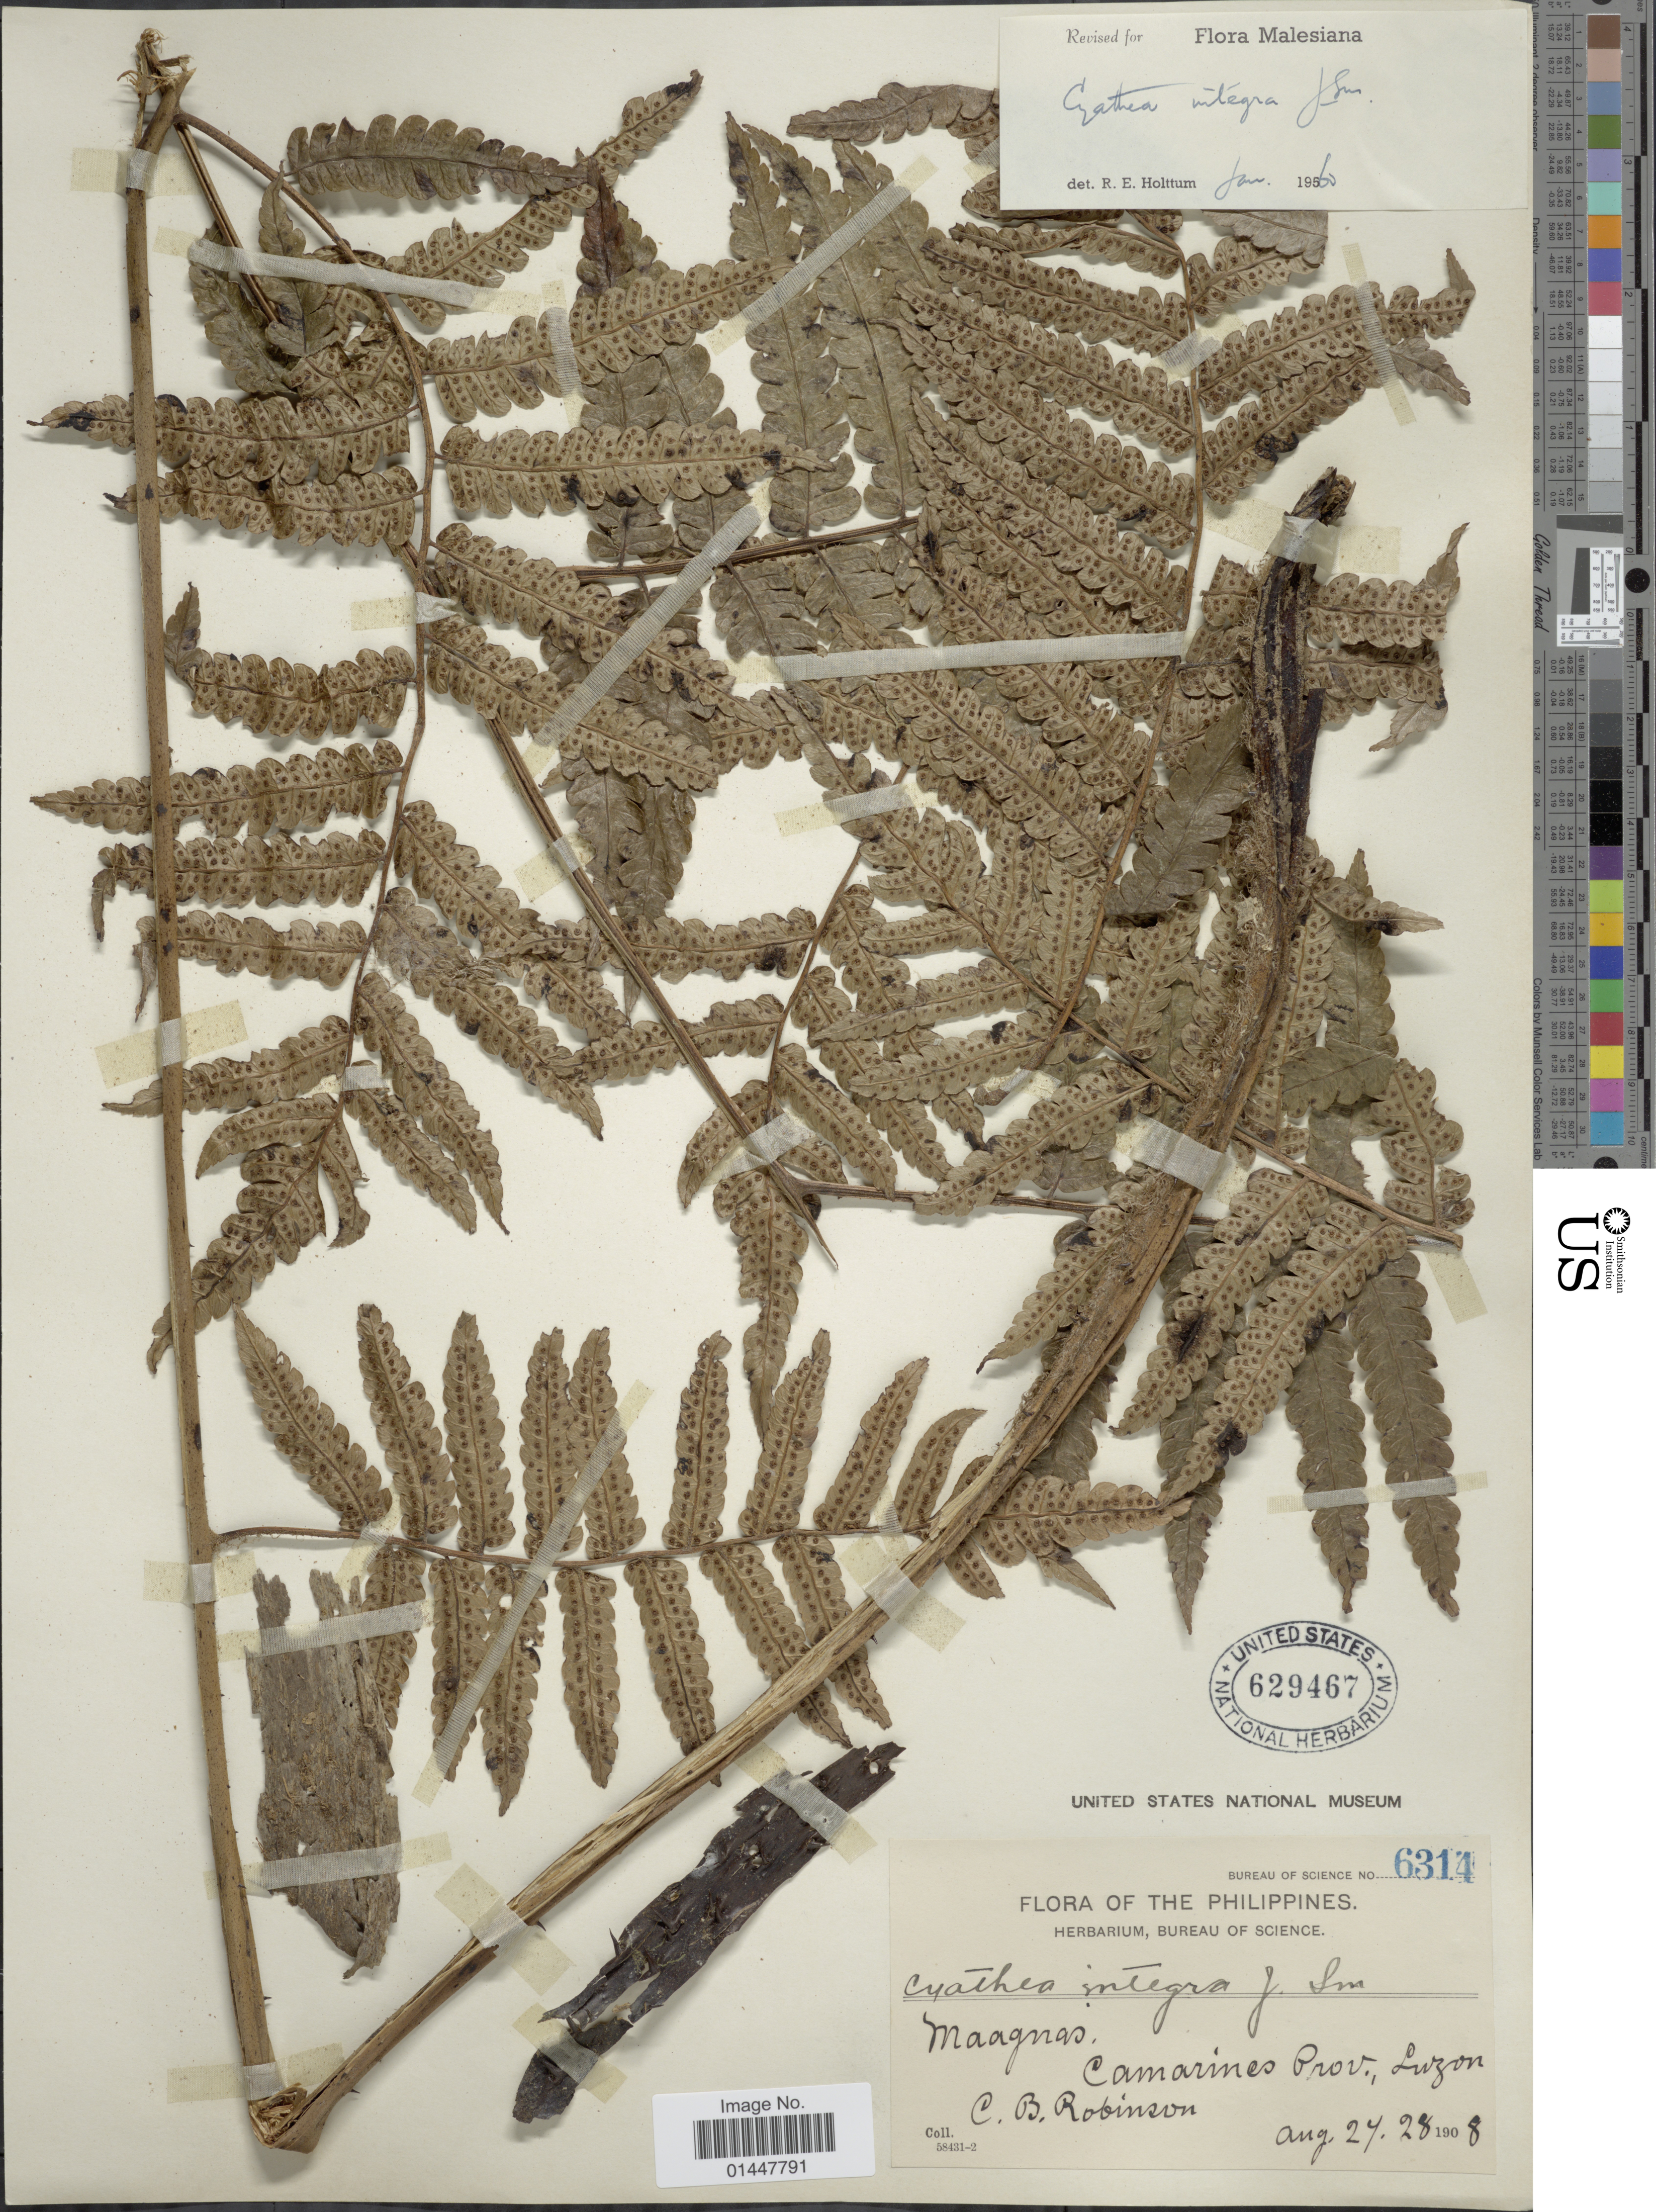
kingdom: Plantae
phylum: Tracheophyta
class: Polypodiopsida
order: Cyatheales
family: Cyatheaceae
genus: Sphaeropteris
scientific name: Sphaeropteris integra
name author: (J. Sm.) R.M. Tryon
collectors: C. Robinson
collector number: Bureau of Science 6314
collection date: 1908-08-27/1908-08-28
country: Philippines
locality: Maagnas, Camarines Prov., Luzon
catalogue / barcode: US 629467